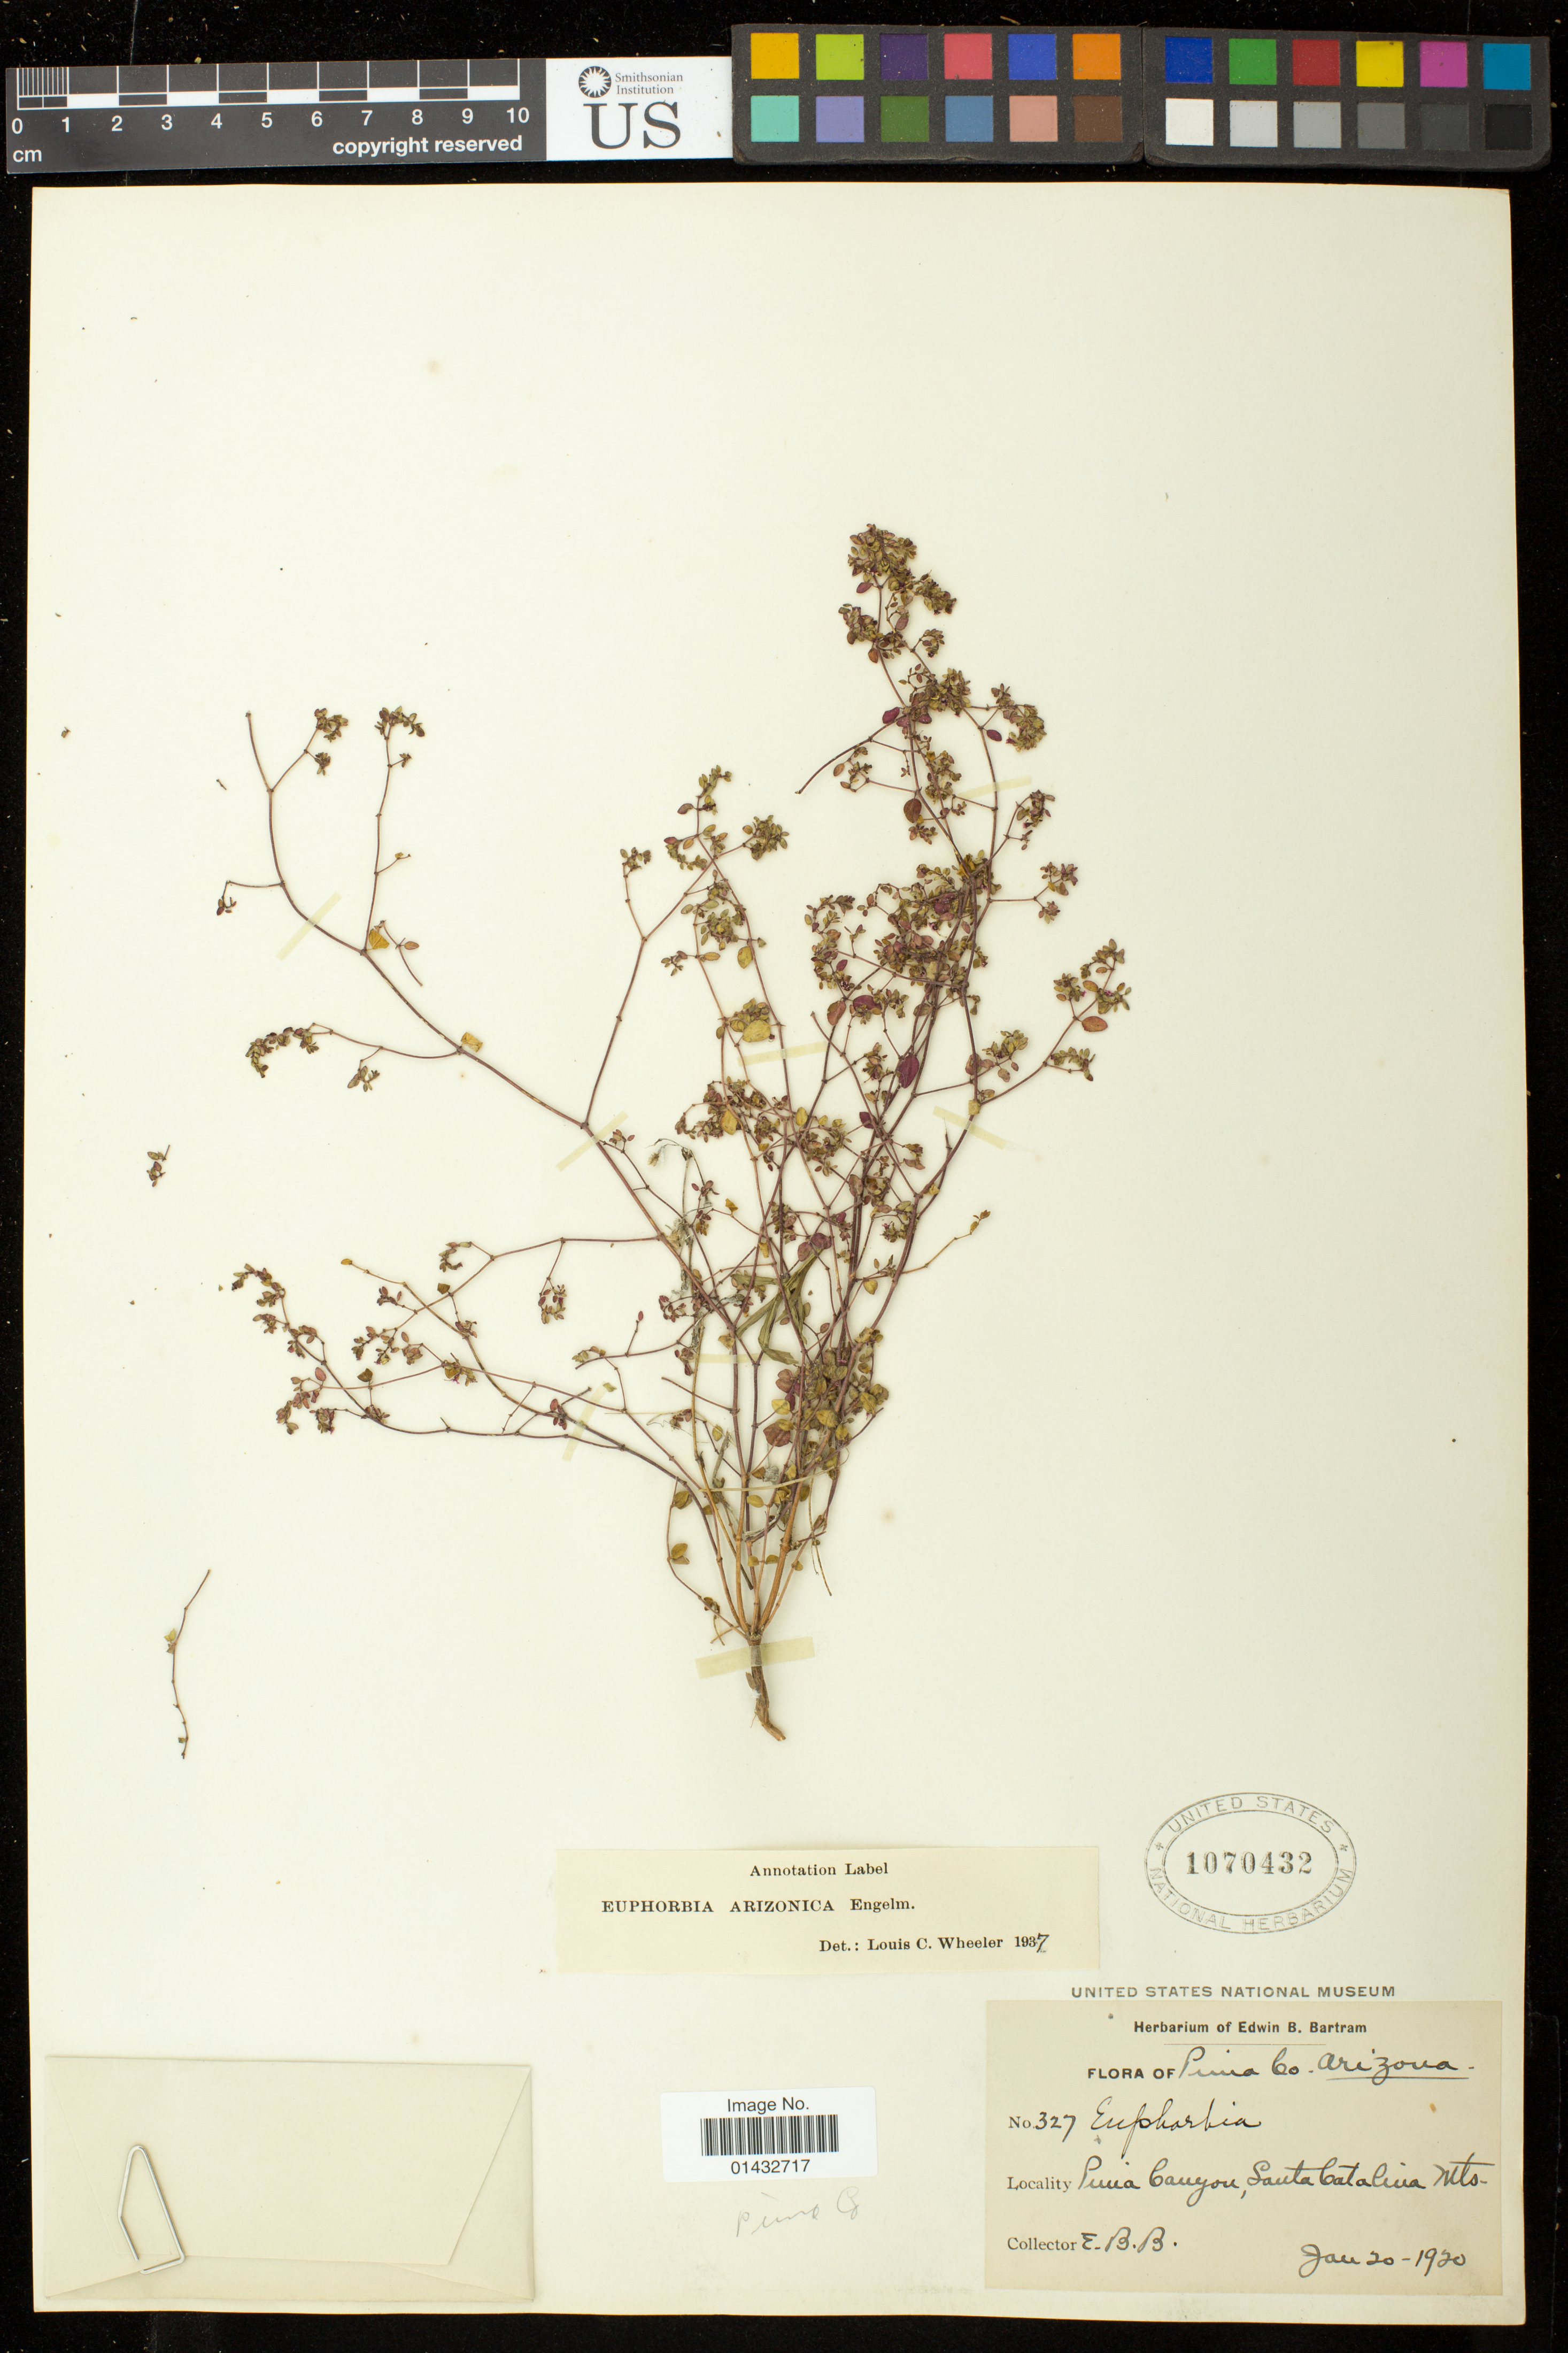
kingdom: Plantae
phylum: Tracheophyta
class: Magnoliopsida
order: Malpighiales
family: Euphorbiaceae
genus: Euphorbia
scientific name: Euphorbia arizonica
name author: Engelm.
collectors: E. B. Bartram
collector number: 327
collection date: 1920-01-20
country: United States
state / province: Arizona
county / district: Pima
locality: Pima Canyon, Santa Catalina Mts.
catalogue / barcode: US 1070432